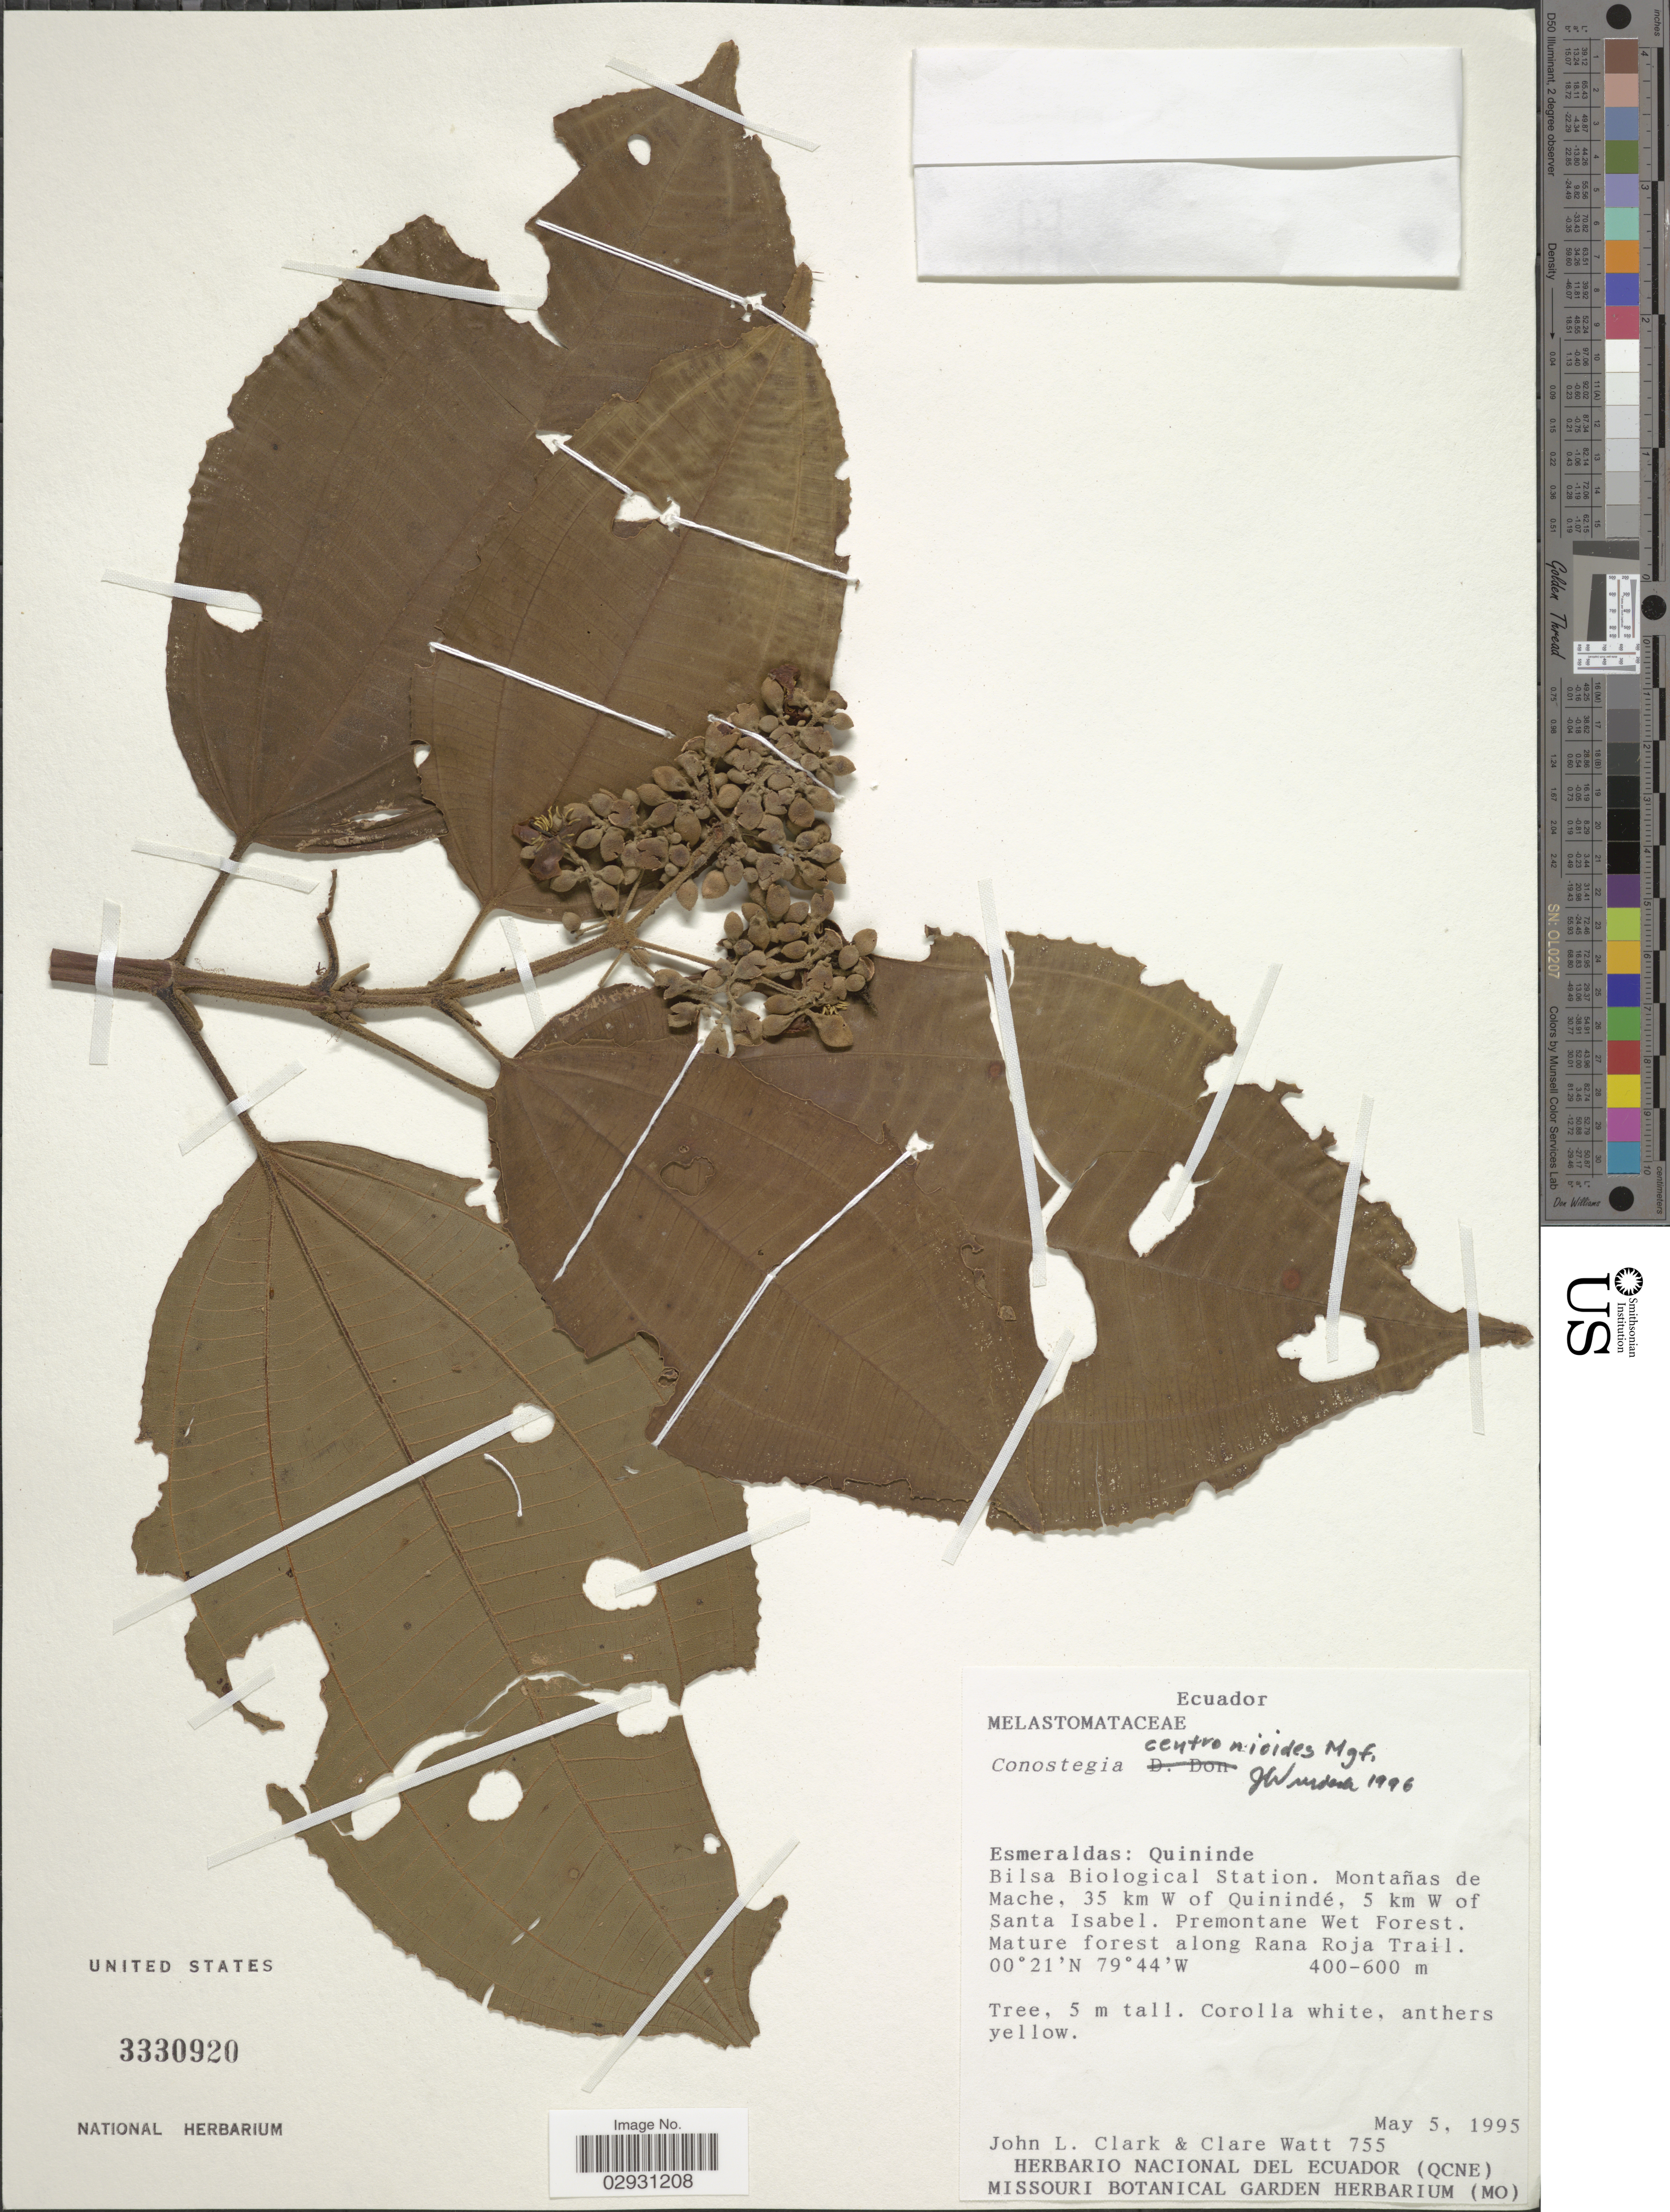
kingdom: Plantae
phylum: Tracheophyta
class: Magnoliopsida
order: Myrtales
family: Melastomataceae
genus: Conostegia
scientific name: Conostegia centronioides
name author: Markgr.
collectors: J. L. Clark & C. Watt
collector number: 755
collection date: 1995-05-05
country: Ecuador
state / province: Esmeraldas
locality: Quininde. Bilsa Biological Station. Montañas de Mache, 35 km W of Quinindé, 5 km W of Santa Isabel. Mature forest along Rana Roja Trail.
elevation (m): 400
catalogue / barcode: US 3330920